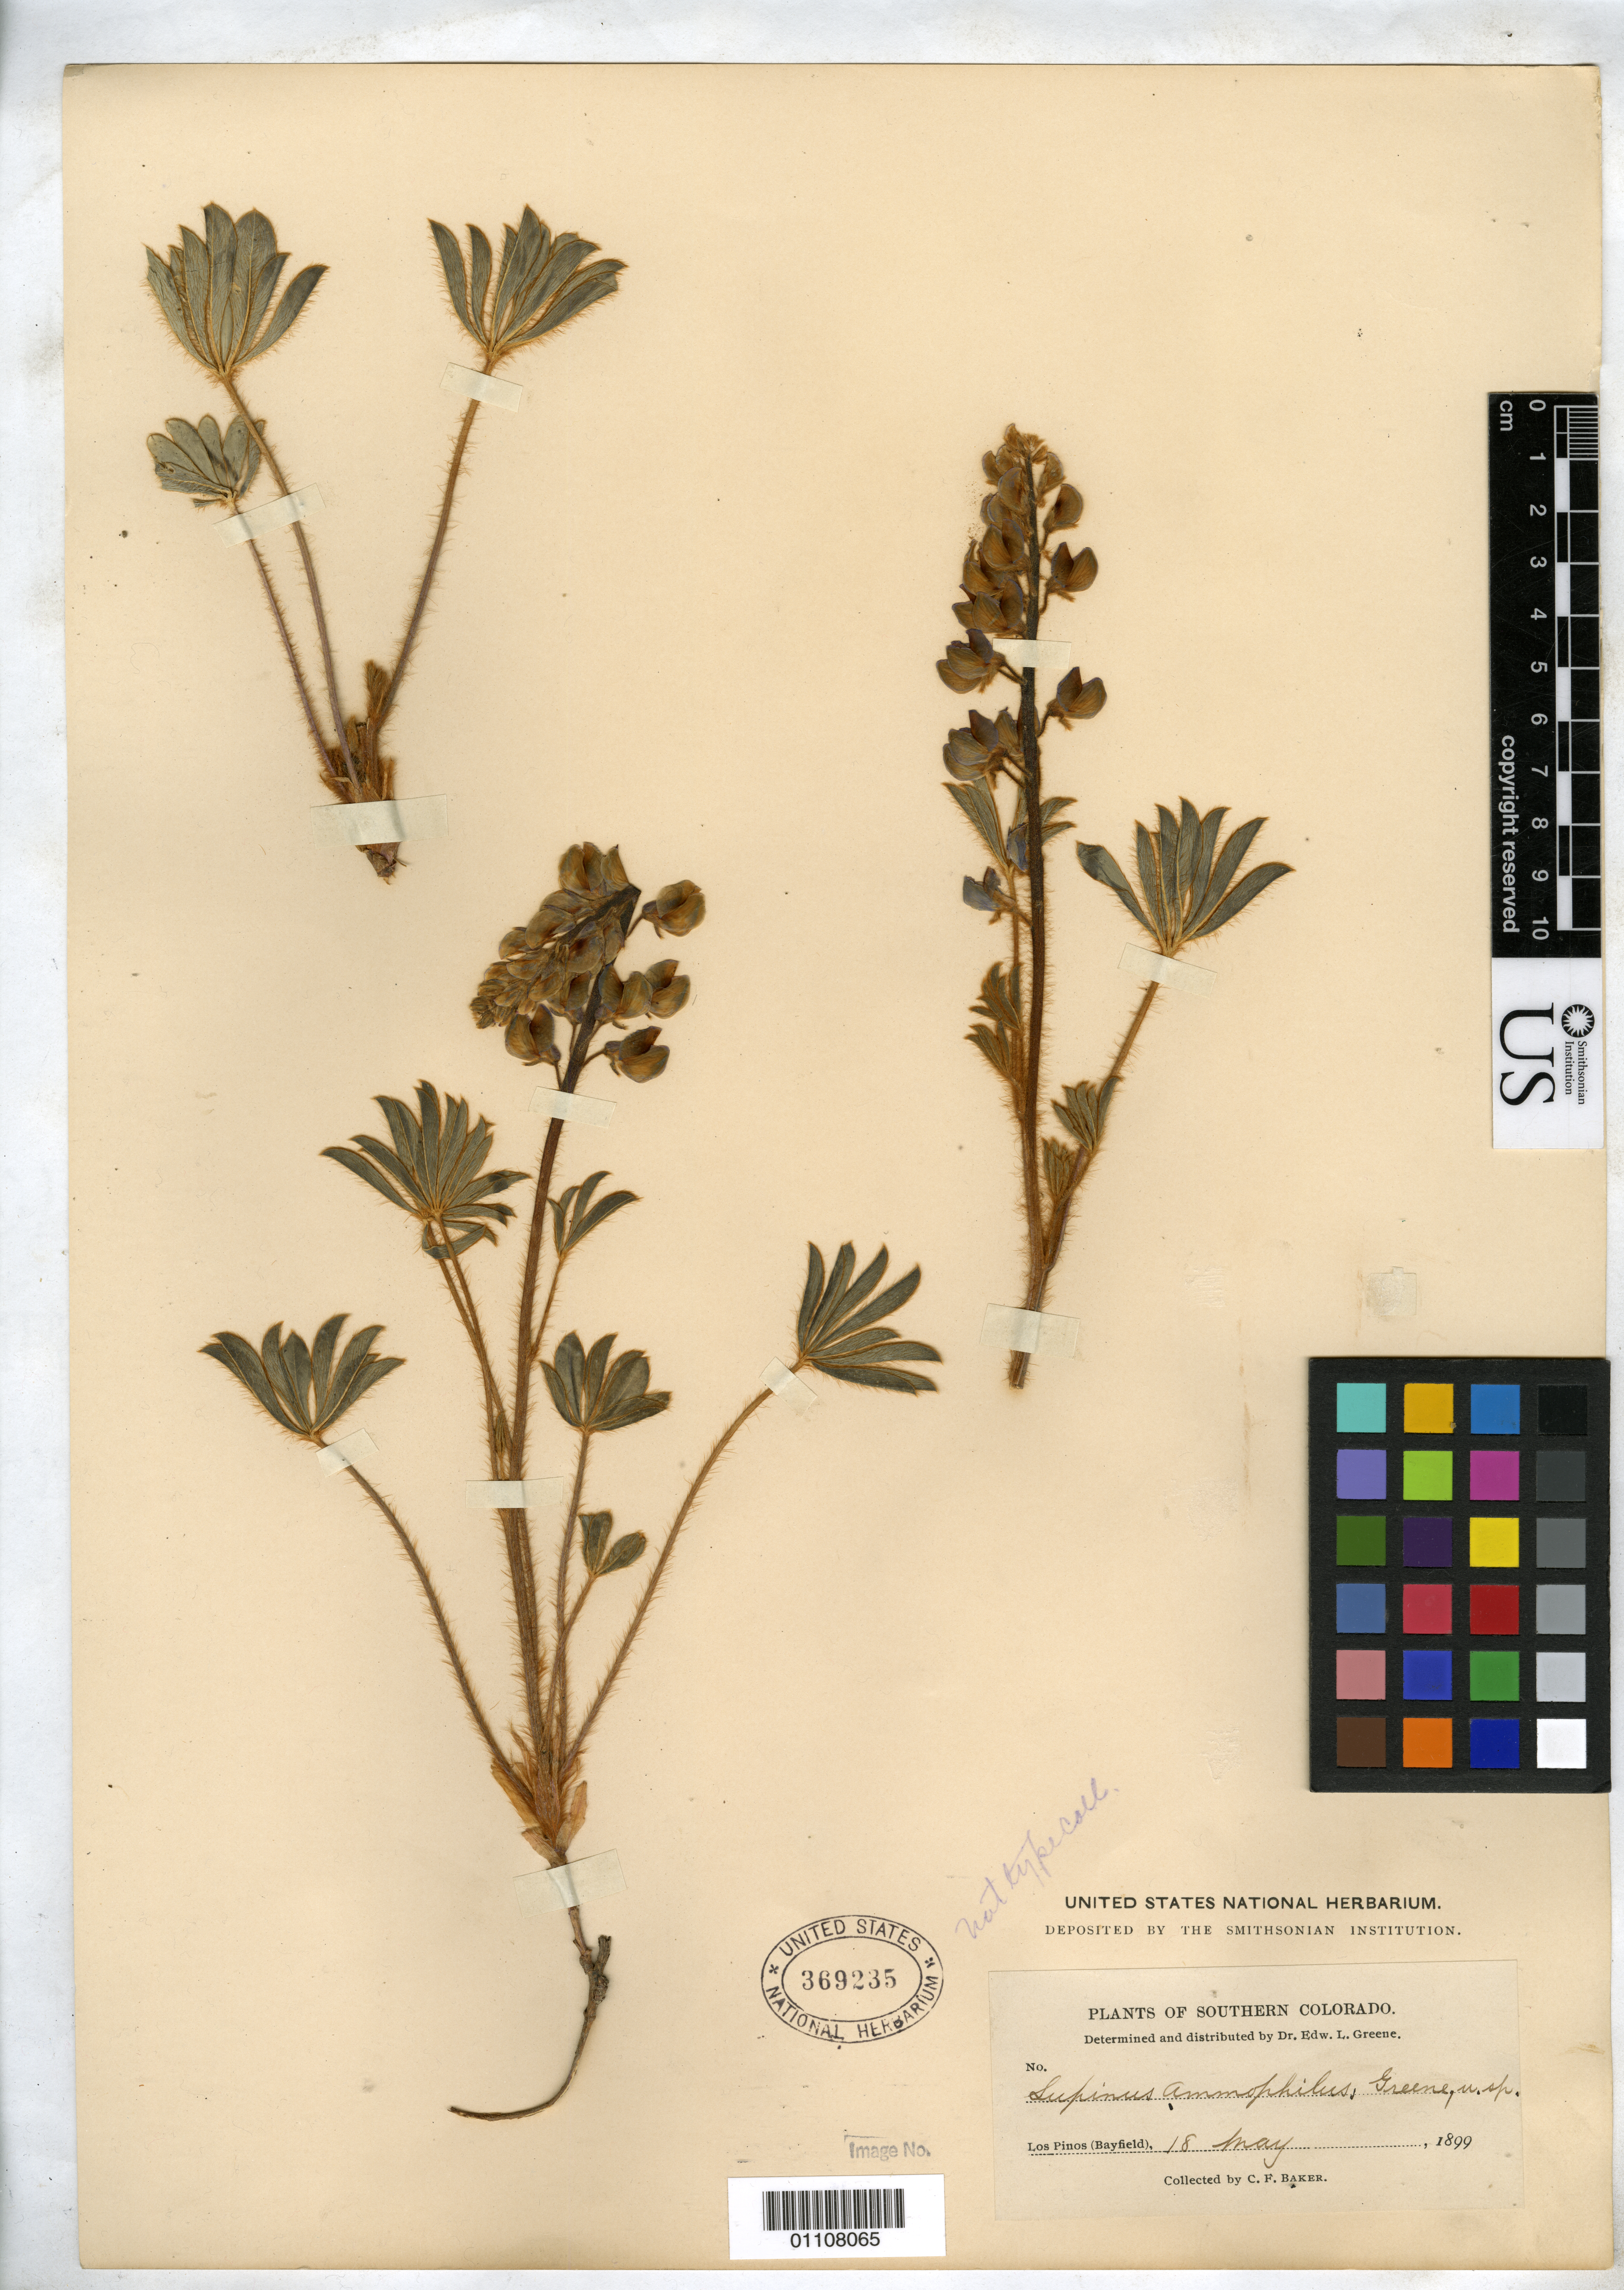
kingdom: Plantae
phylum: Tracheophyta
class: Magnoliopsida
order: Fabales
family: Fabaceae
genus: Lupinus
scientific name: Lupinus ammophilus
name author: Greene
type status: Syntype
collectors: C. F. Baker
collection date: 1899-05-18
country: United States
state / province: Colorado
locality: Los Pinos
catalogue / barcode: US 369235